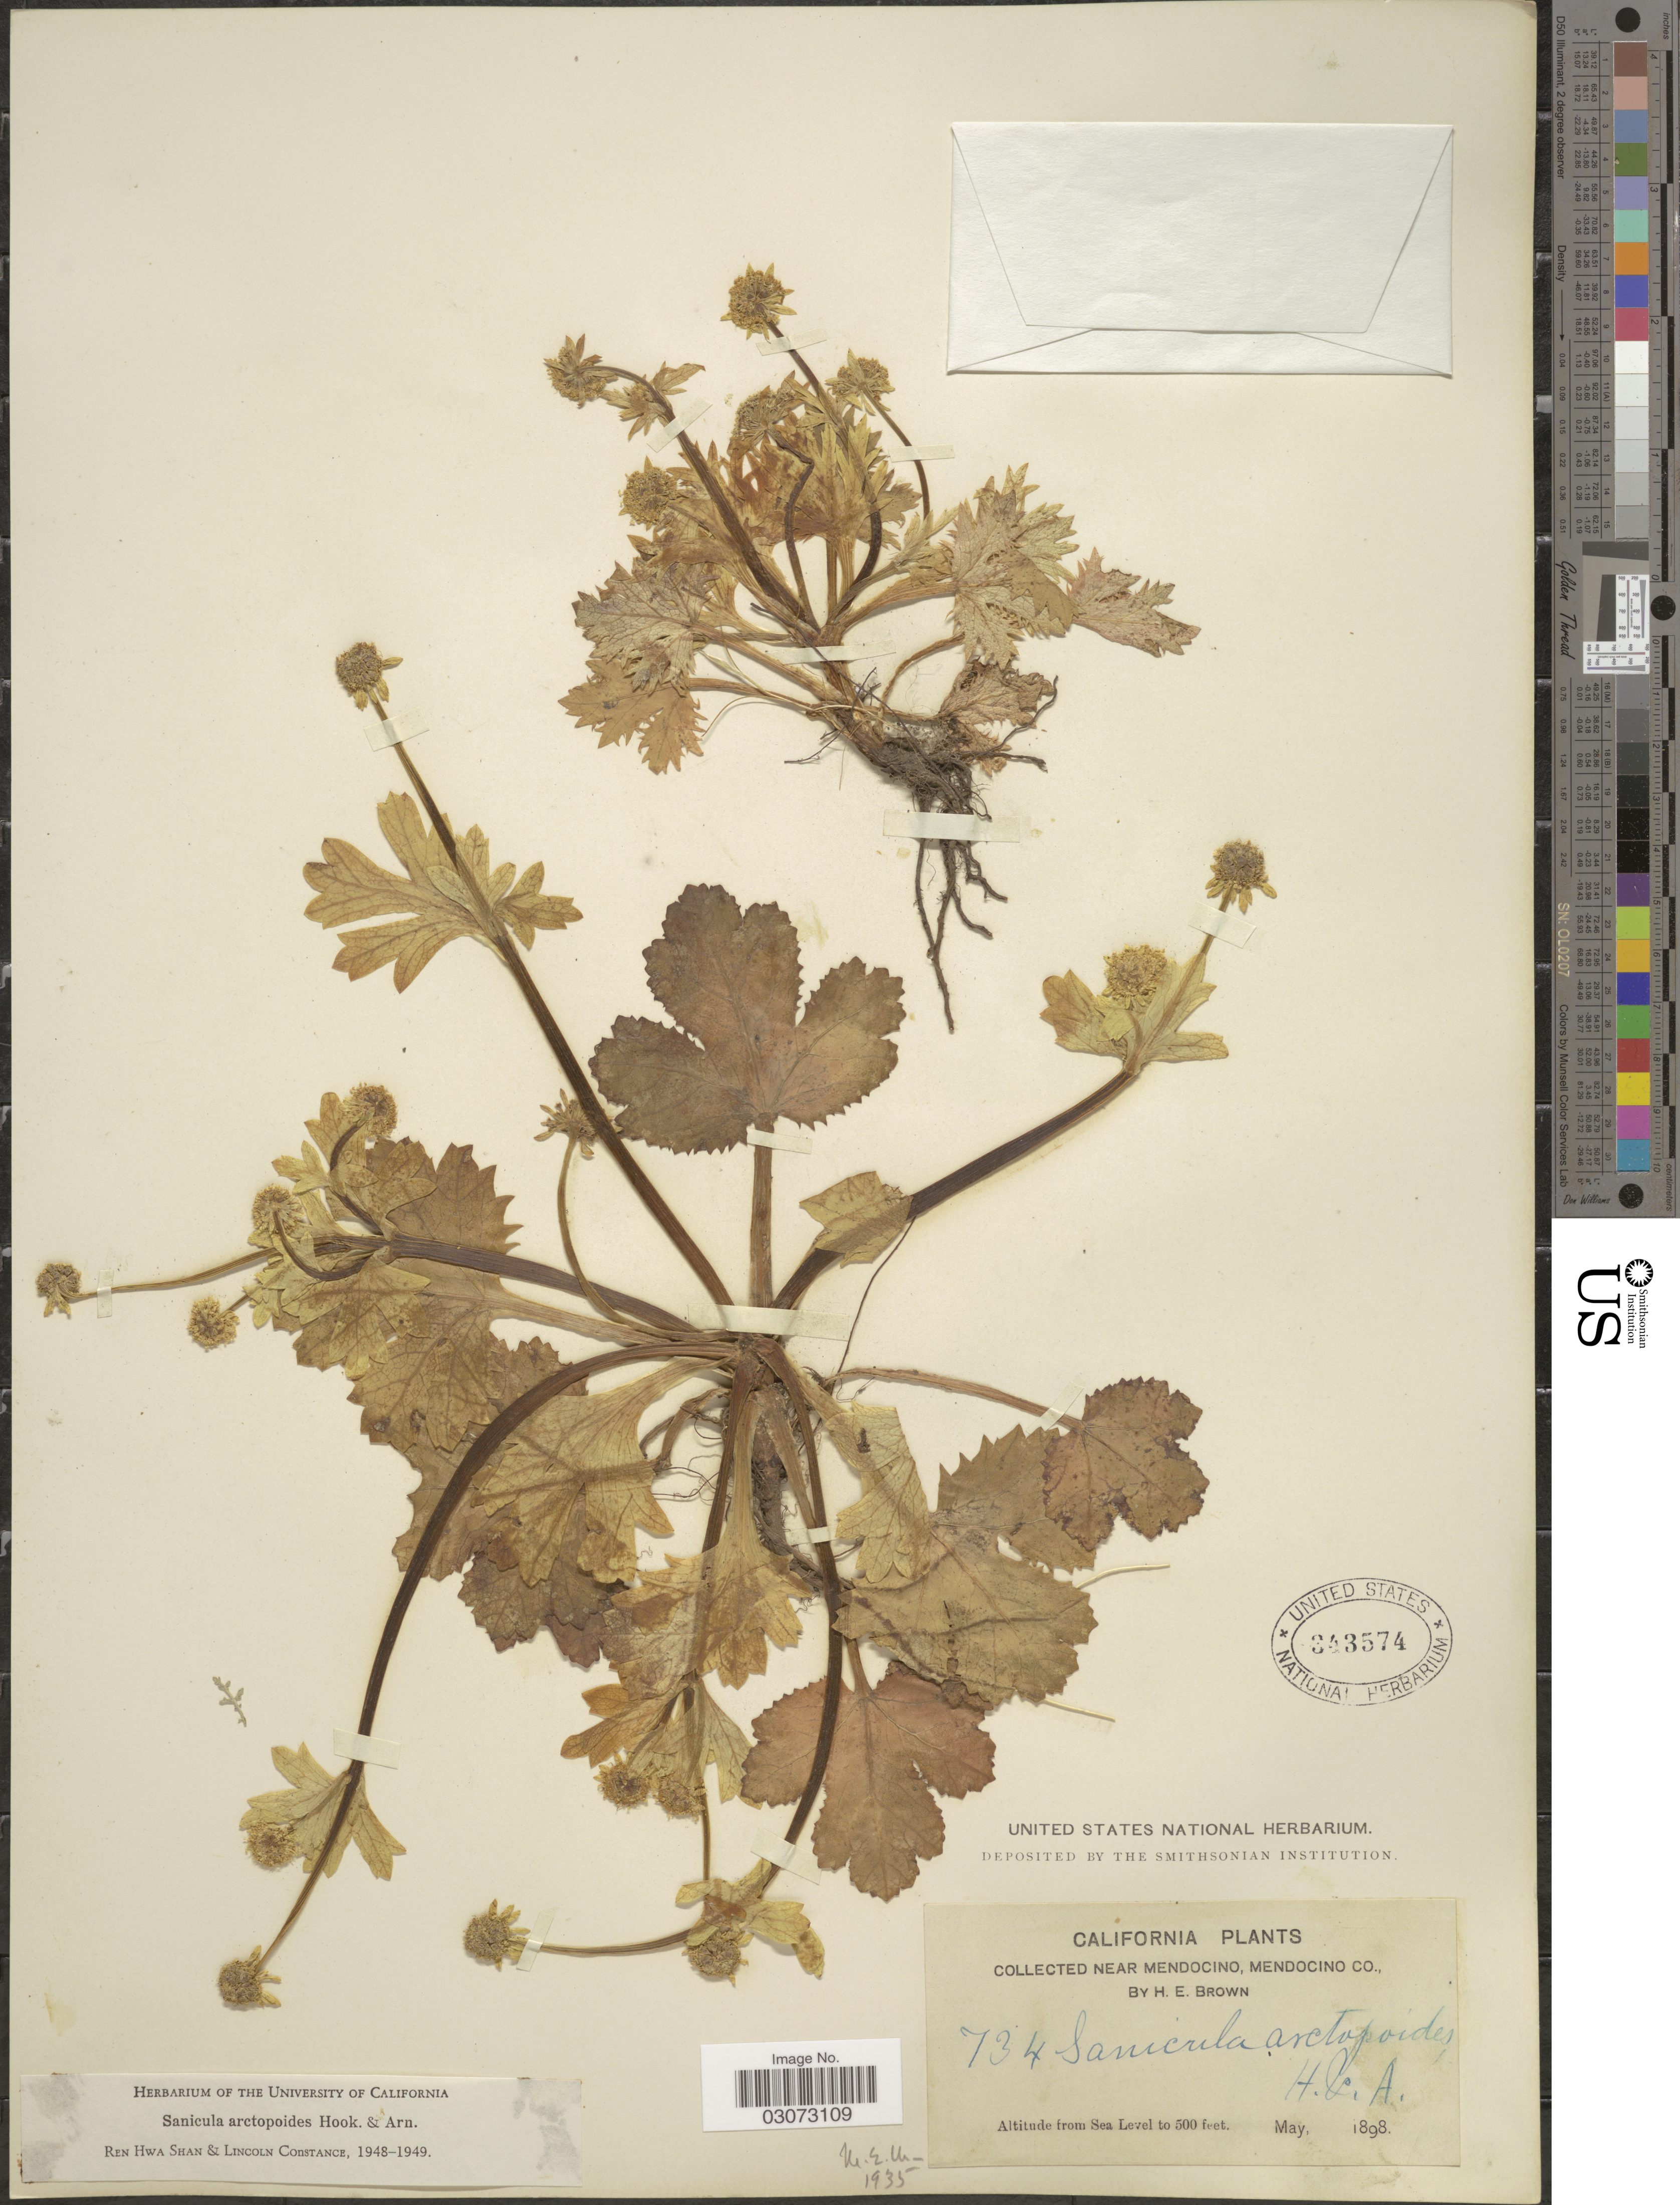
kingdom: Plantae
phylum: Tracheophyta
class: Magnoliopsida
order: Apiales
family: Apiaceae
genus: Sanicula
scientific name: Sanicula arctopoides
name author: Hook. & Arn.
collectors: H. E. Brown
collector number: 734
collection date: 1898-05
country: United States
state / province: California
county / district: Mendocino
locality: Near Mendocino, Mendocino Co.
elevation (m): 0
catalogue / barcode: US 343574